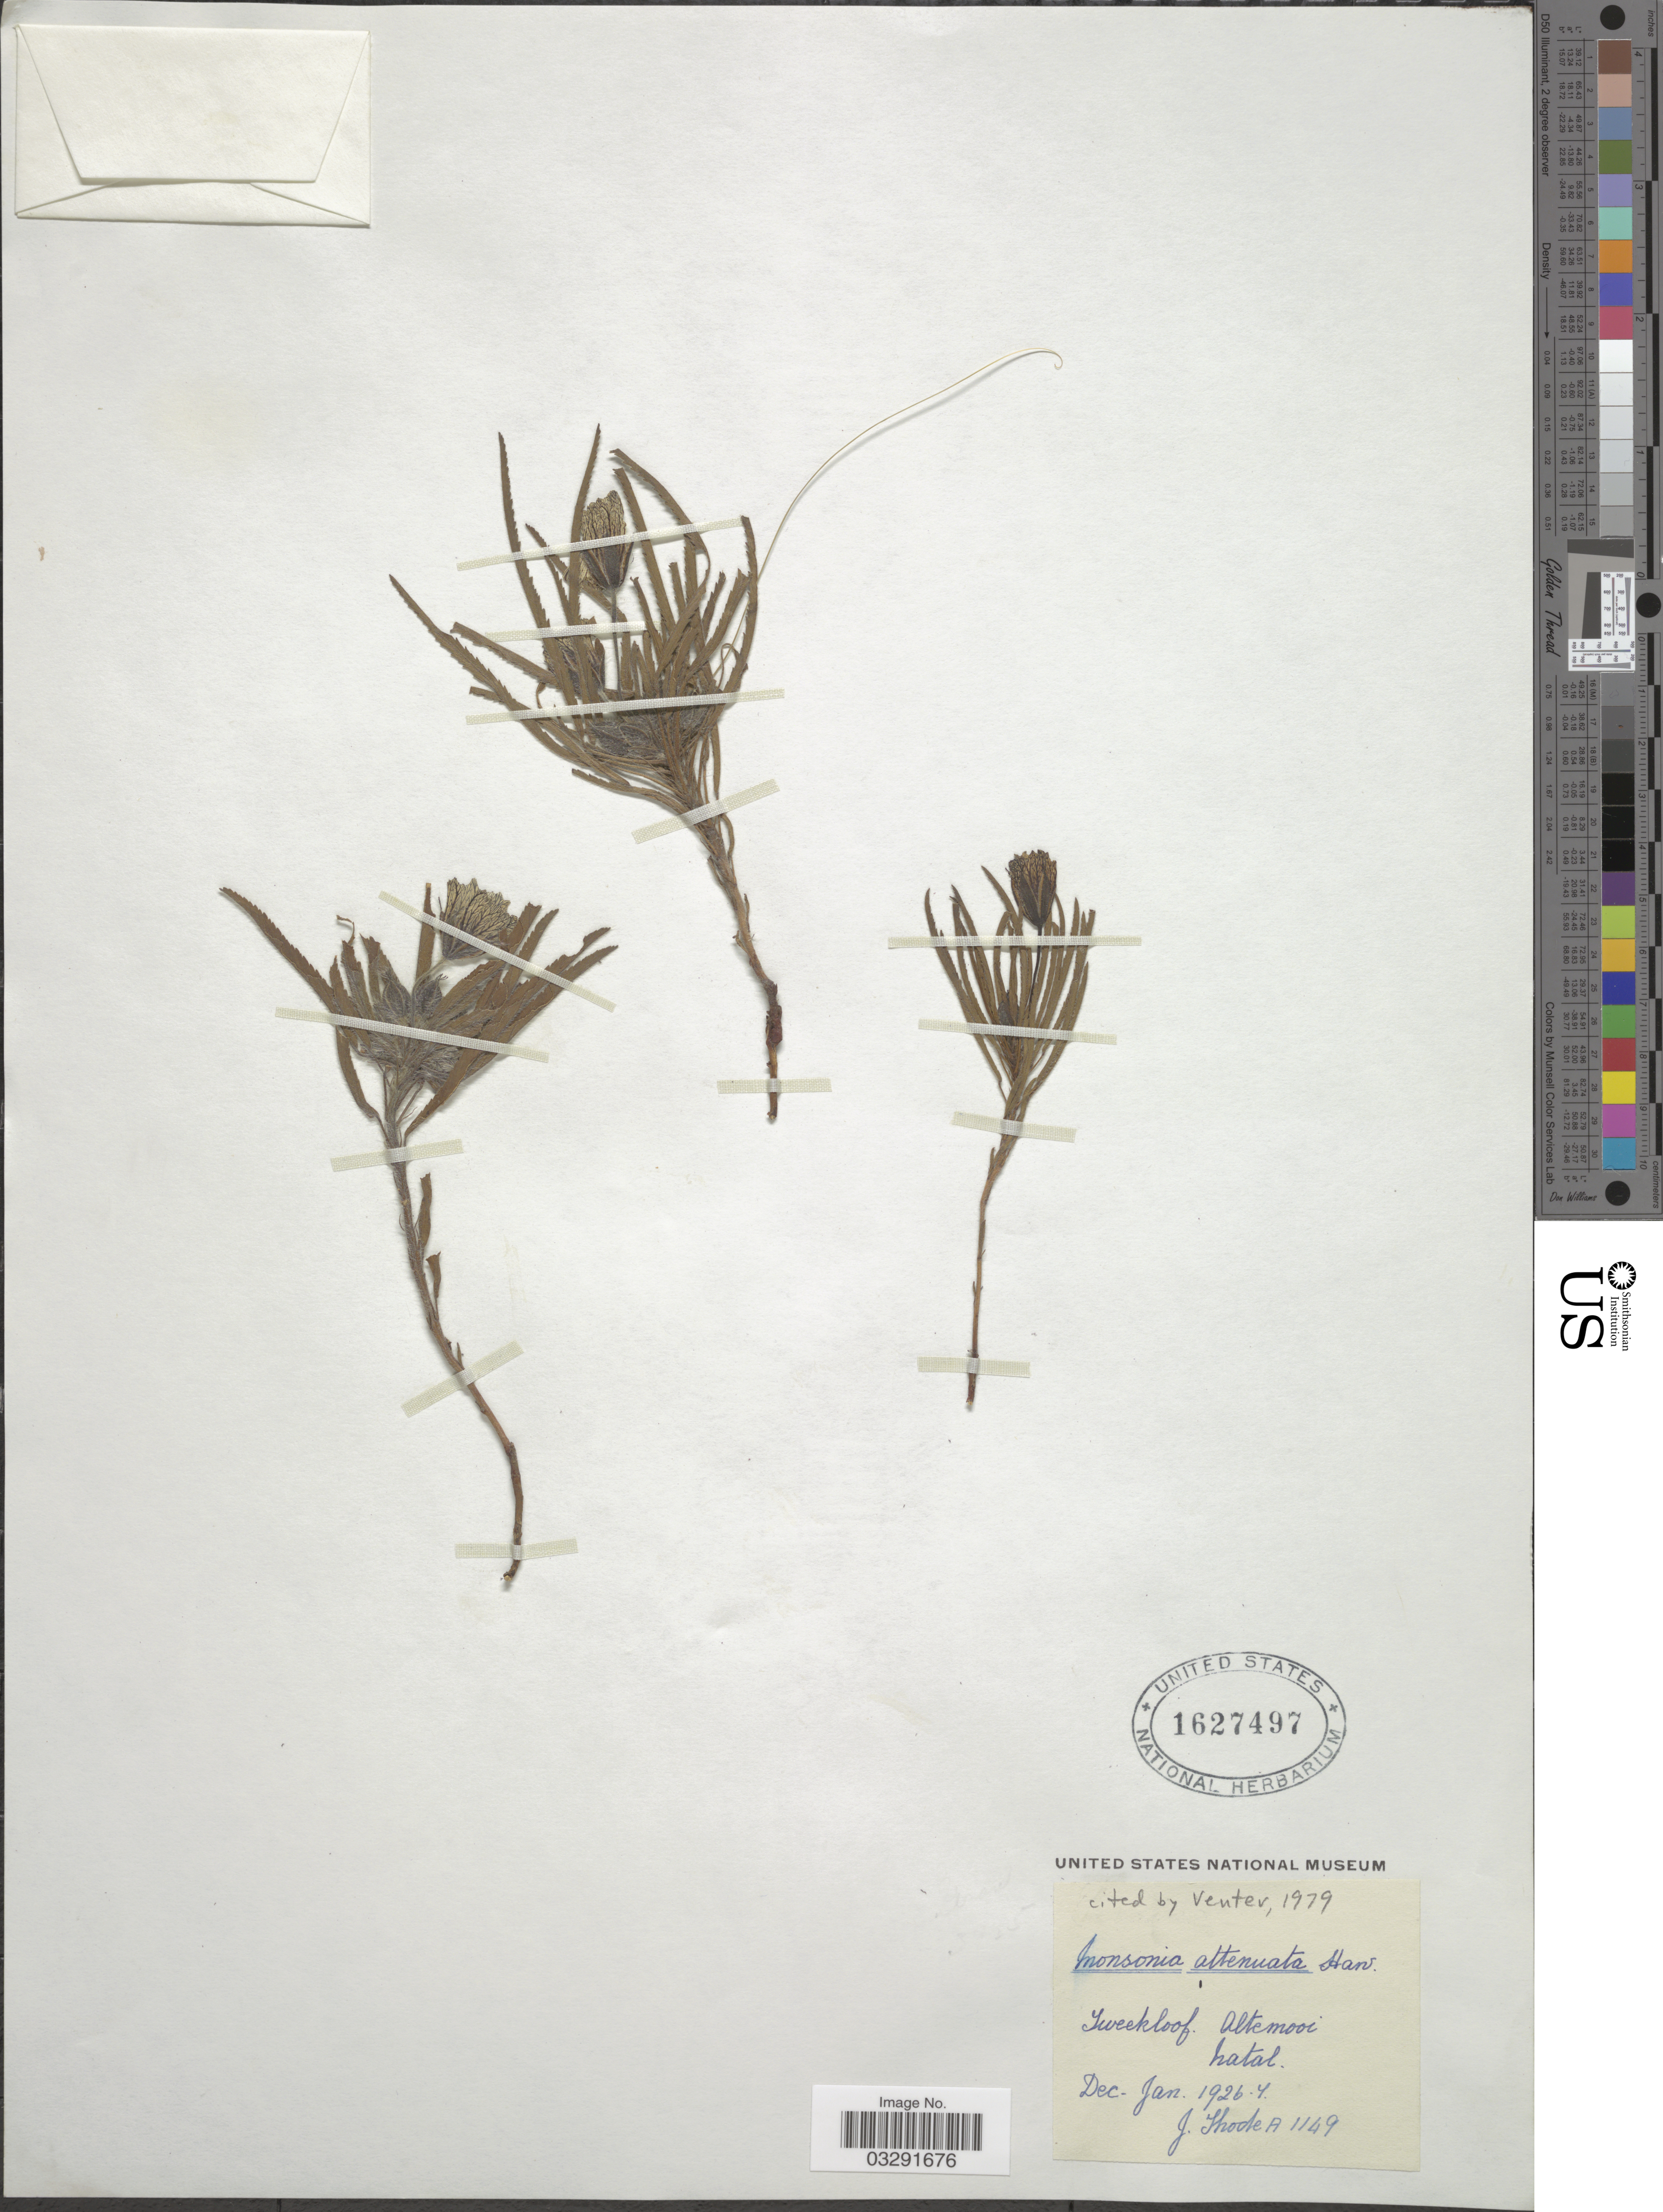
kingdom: Plantae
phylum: Tracheophyta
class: Magnoliopsida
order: Geraniales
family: Geraniaceae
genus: Monsonia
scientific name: Monsonia attenuata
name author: Harv.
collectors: J. Thode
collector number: A1149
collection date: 1926-12/1927-01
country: South Africa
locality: Tweekloof. Altemooi hatal.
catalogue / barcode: US 1627497